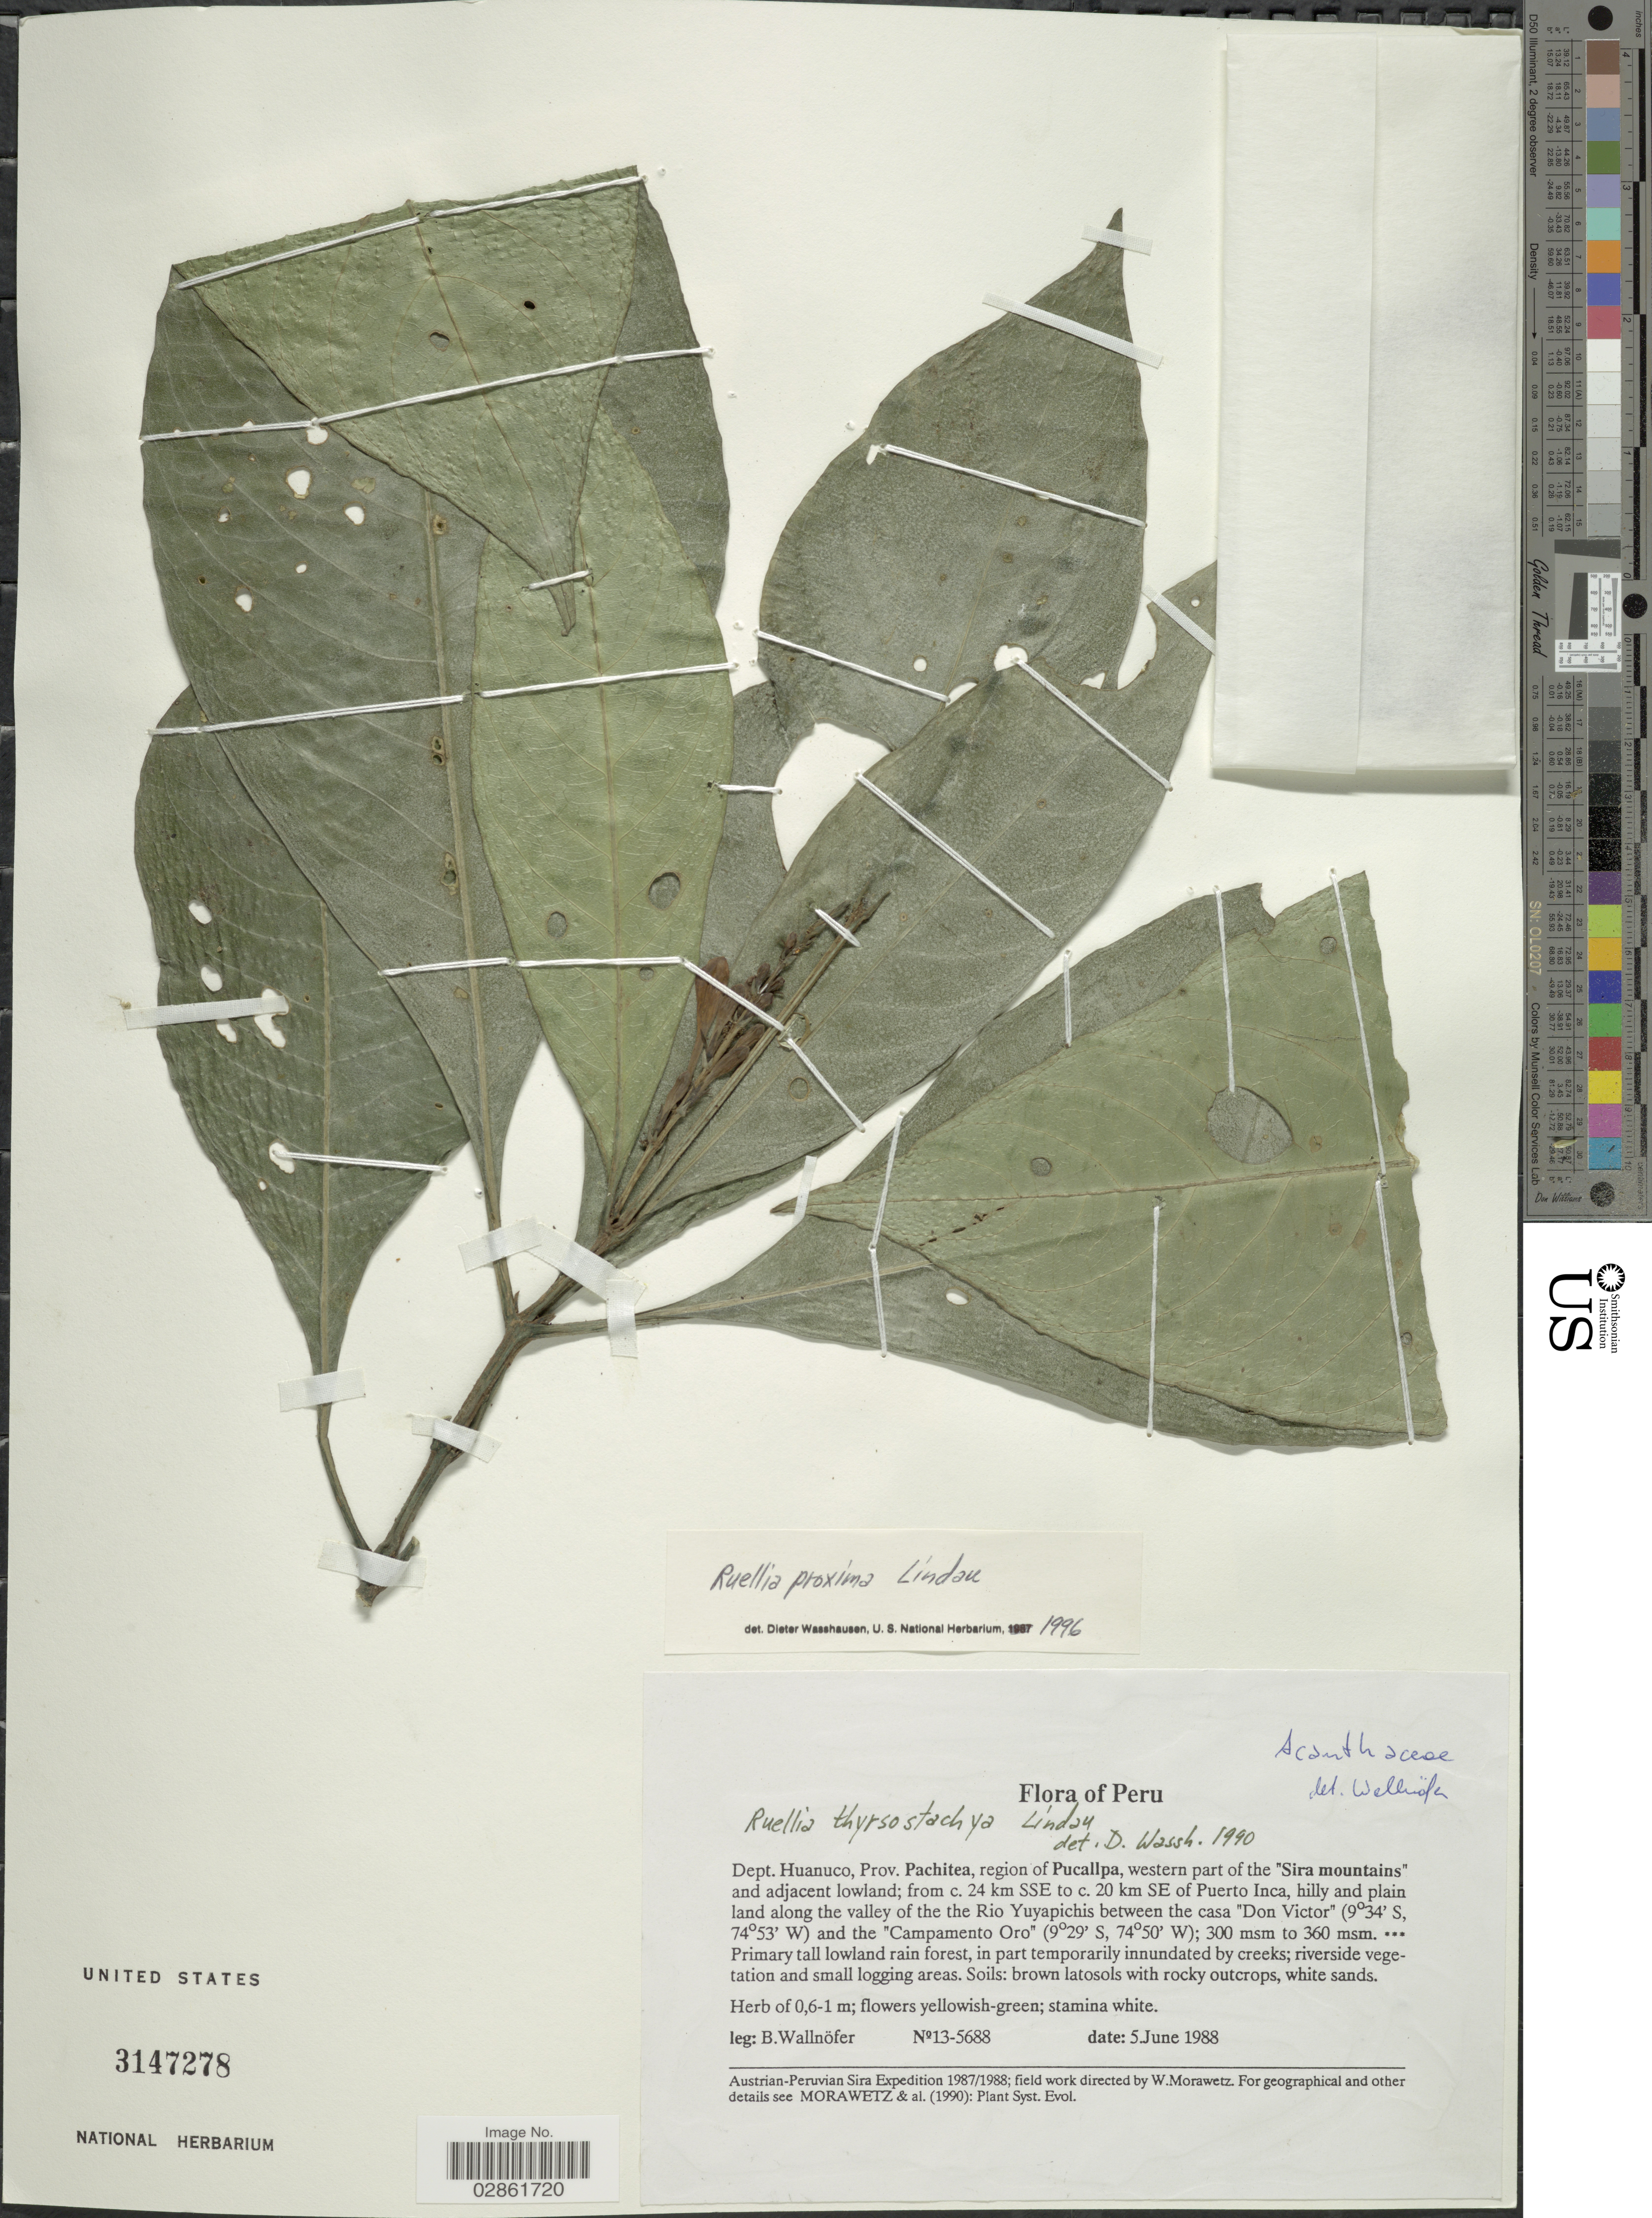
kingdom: Plantae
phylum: Tracheophyta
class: Magnoliopsida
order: Lamiales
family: Acanthaceae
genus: Ruellia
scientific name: Ruellia proxima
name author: Lindau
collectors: B. Wallnöfer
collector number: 13-5688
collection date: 1988-06-05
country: Peru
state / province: Huánuco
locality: Dept. Huanuco, Prov. Pachitea, region of Pucallpa, western part of the "Sira mountains" and adjacent lowland; from c. 24 km SSE to c. 20 km SE of Puerto Inca, hilly and plain land along the valley of the Rio Yuyapichis between the casa "Don Victor" and the "Campamento Oro".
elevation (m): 300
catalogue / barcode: US 3147278